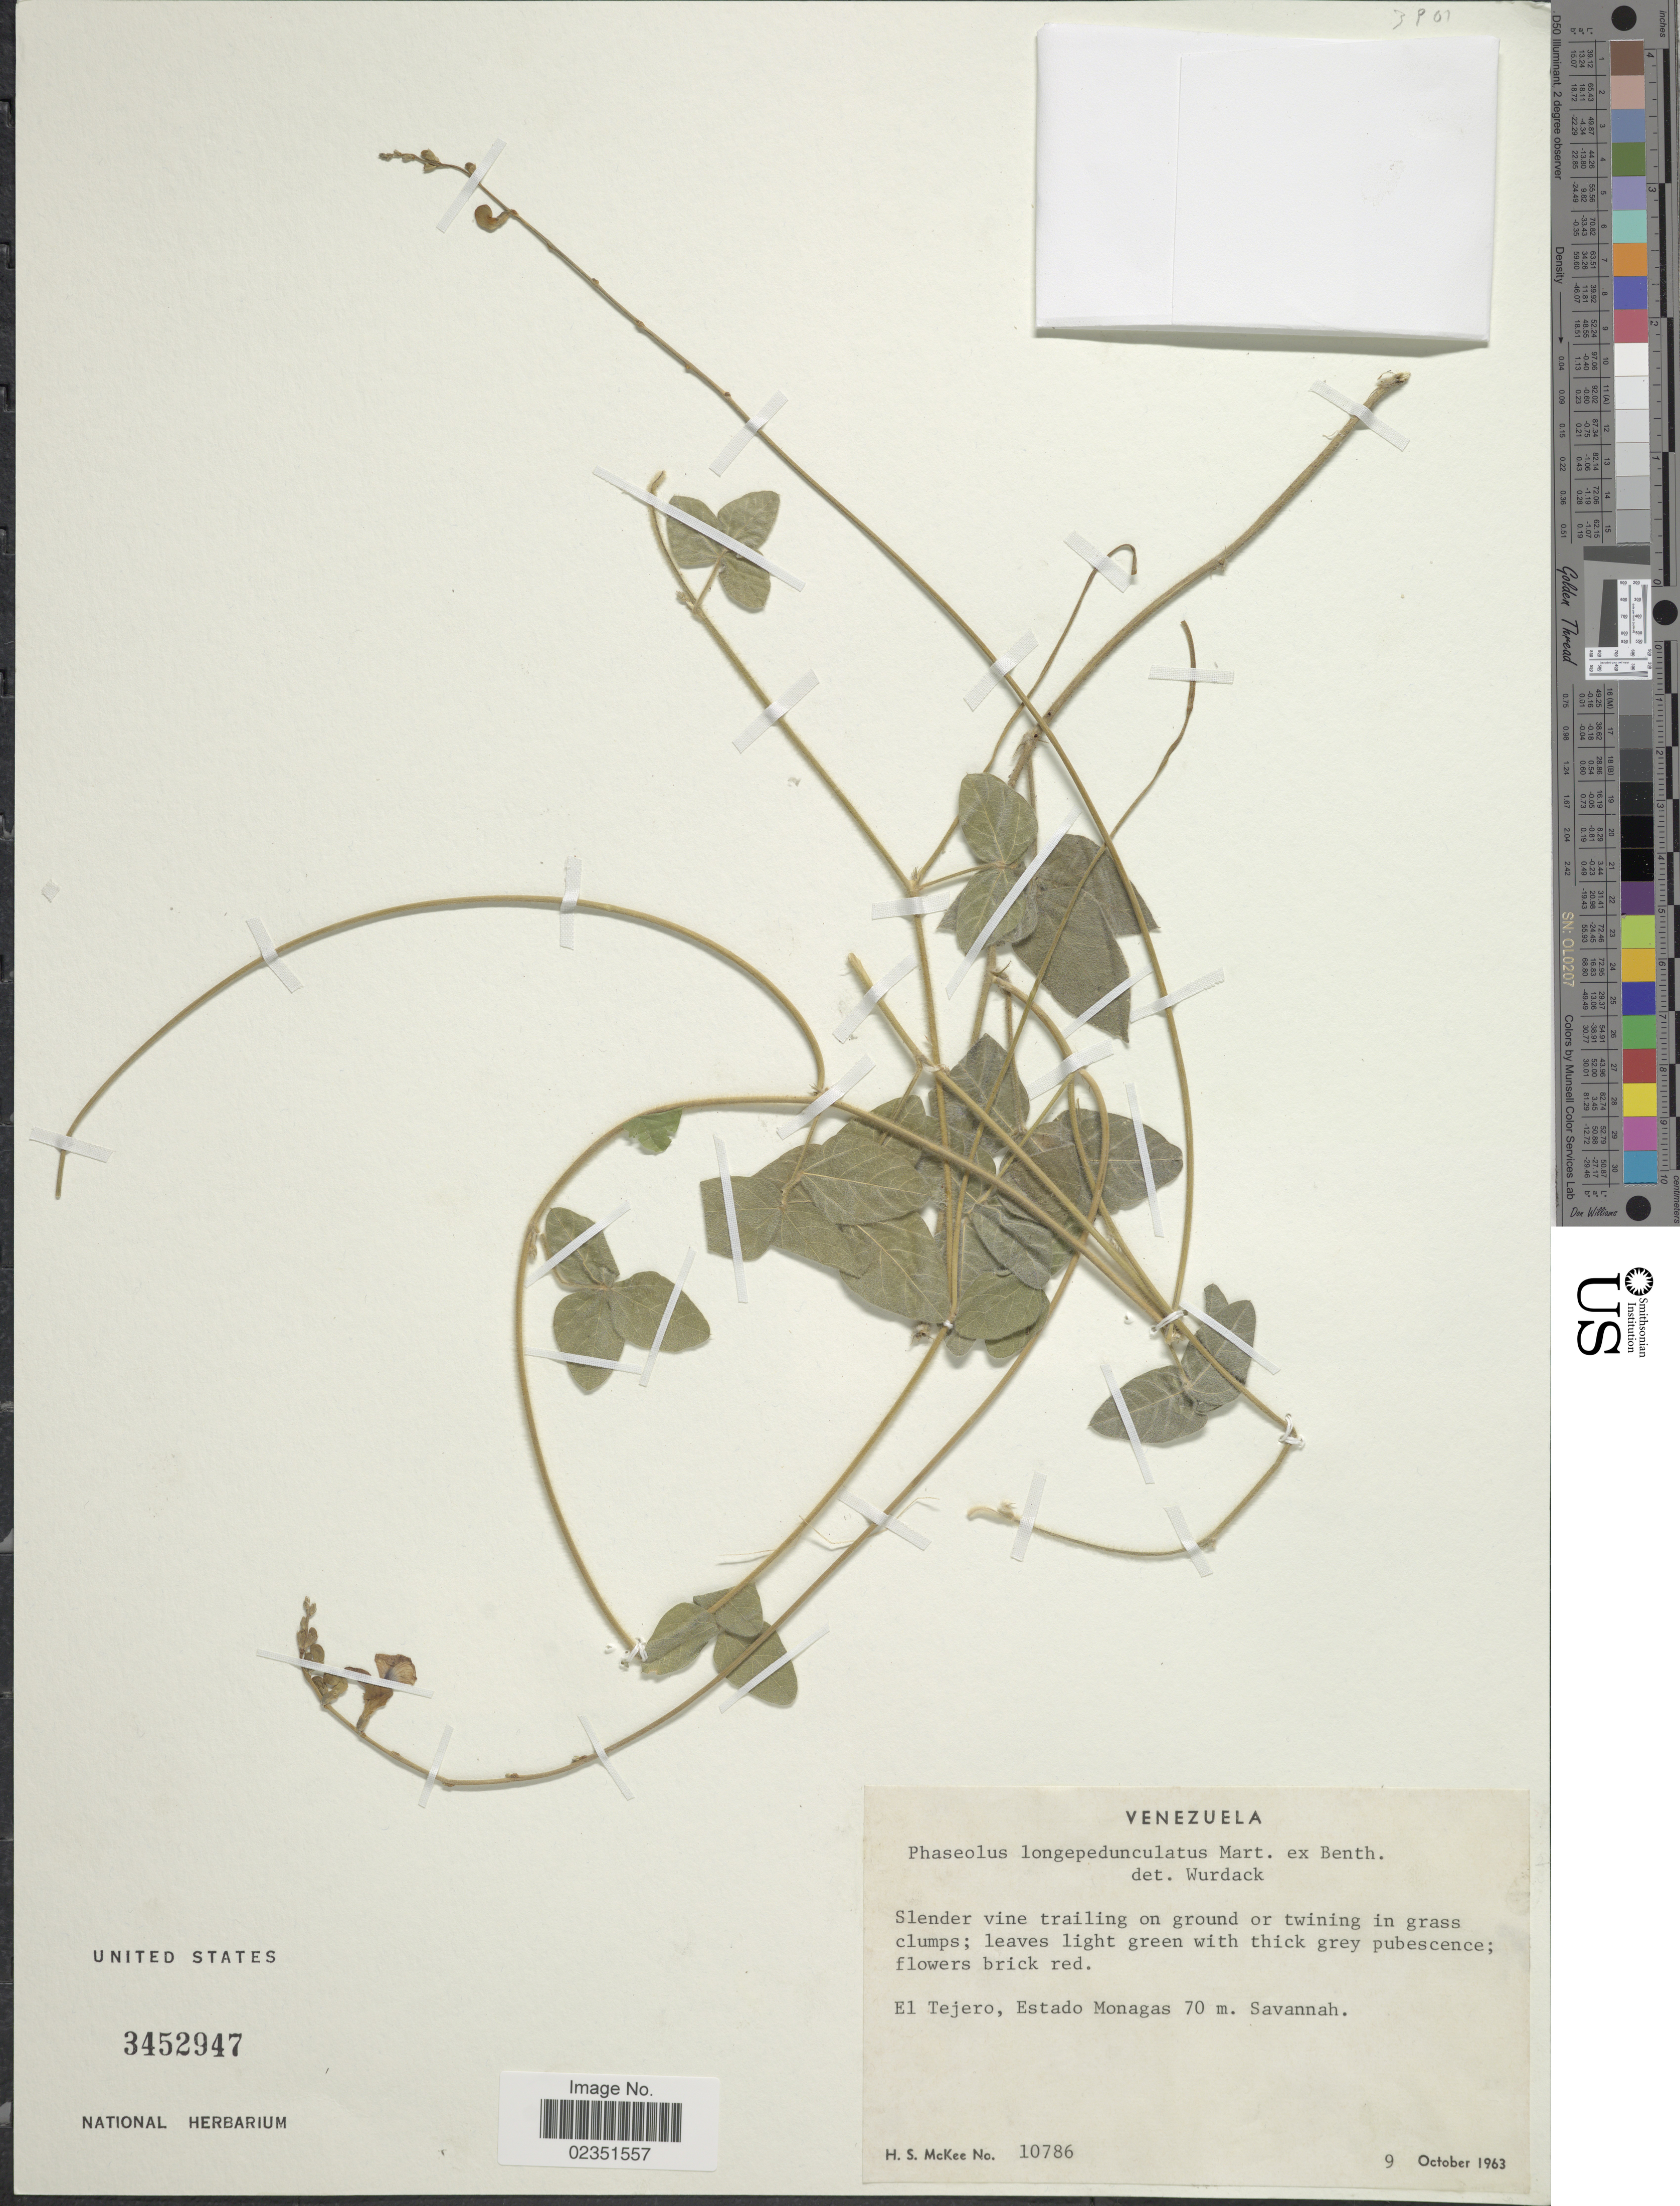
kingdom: Plantae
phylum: Tracheophyta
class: Magnoliopsida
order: Fabales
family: Fabaceae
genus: Phaseolus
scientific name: Phaseolus longepedunculatus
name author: Mart. ex Benth.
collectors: H. S. McKee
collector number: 10786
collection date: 1963-10-09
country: Venezuela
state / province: Monagas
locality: El Tejero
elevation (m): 70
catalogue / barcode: US 3452947